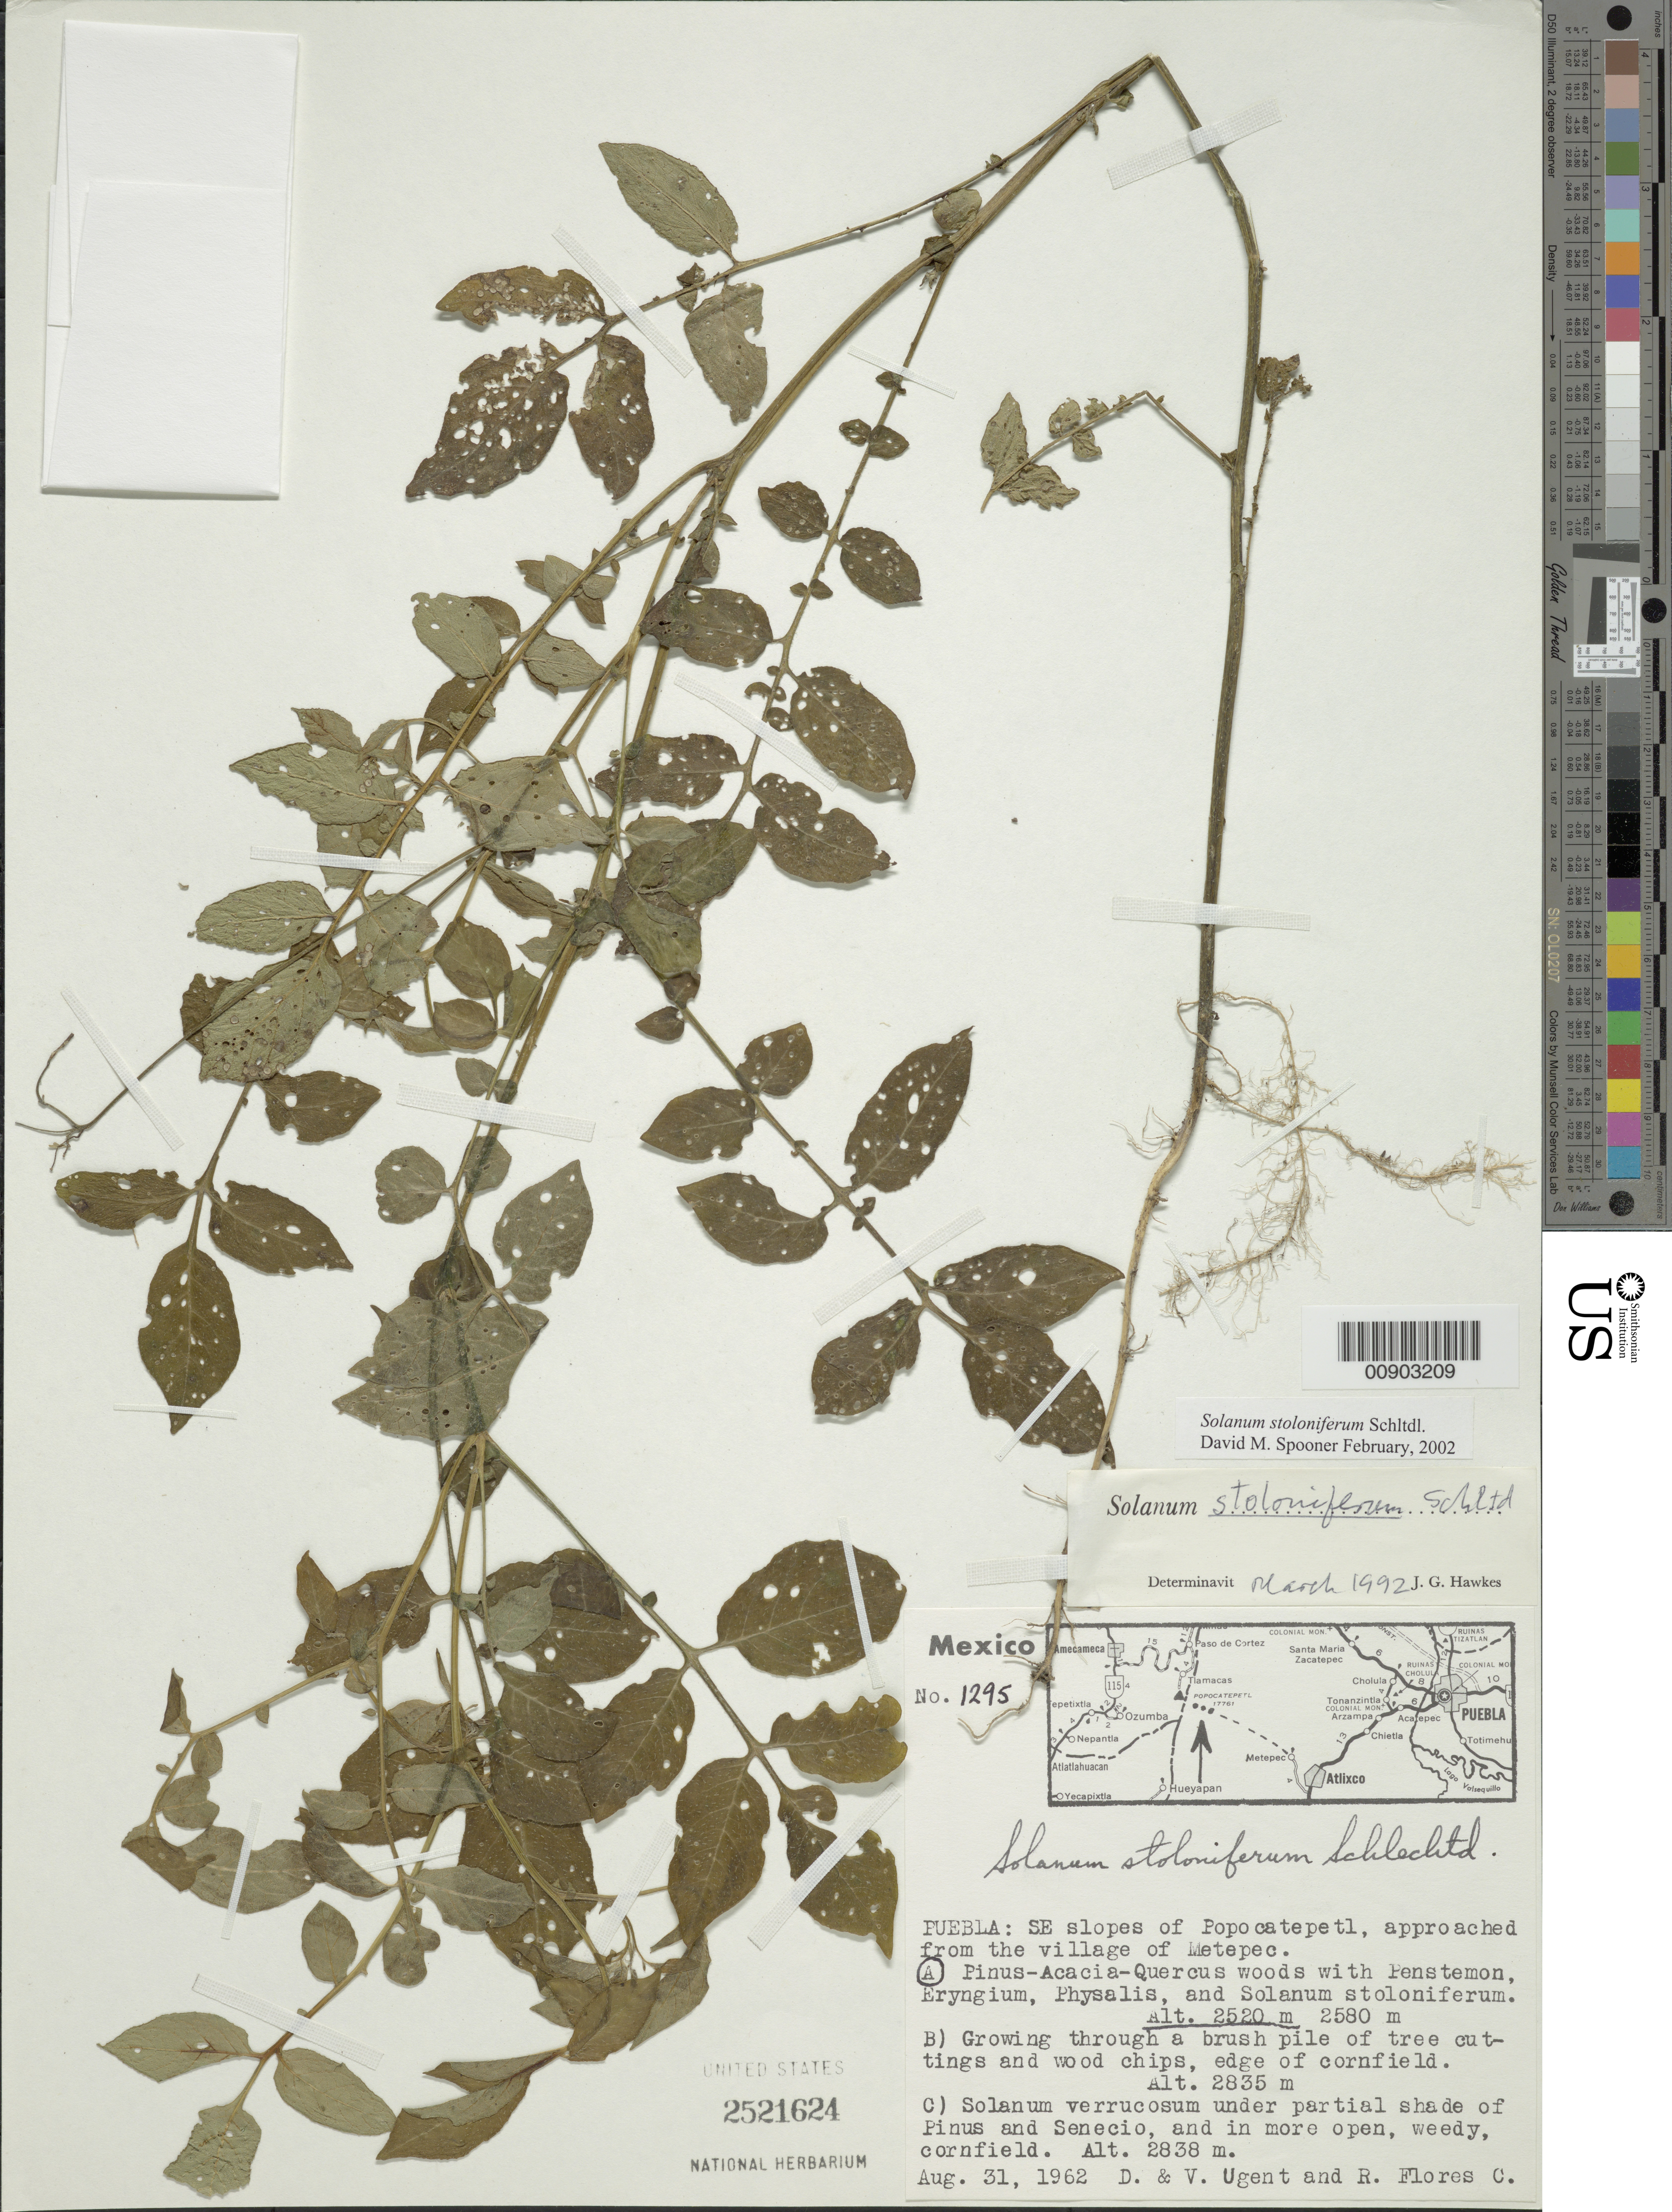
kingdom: Plantae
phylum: Tracheophyta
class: Magnoliopsida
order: Solanales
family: Solanaceae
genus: Solanum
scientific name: Solanum stoloniferum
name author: Schltdl.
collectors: D. Ugent, V. Ugent & R. Flores-C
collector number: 1295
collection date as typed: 31 Aug 1962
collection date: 1962-08-31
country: Mexico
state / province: Puebla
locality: SE slopes of Popocatepetl, approached from the village of Metepec.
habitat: Pinus-Acacia-Quercus woods with Penstemon, Eryngium, Physalis, and Solanum stoloniferum.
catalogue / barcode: US 2521624